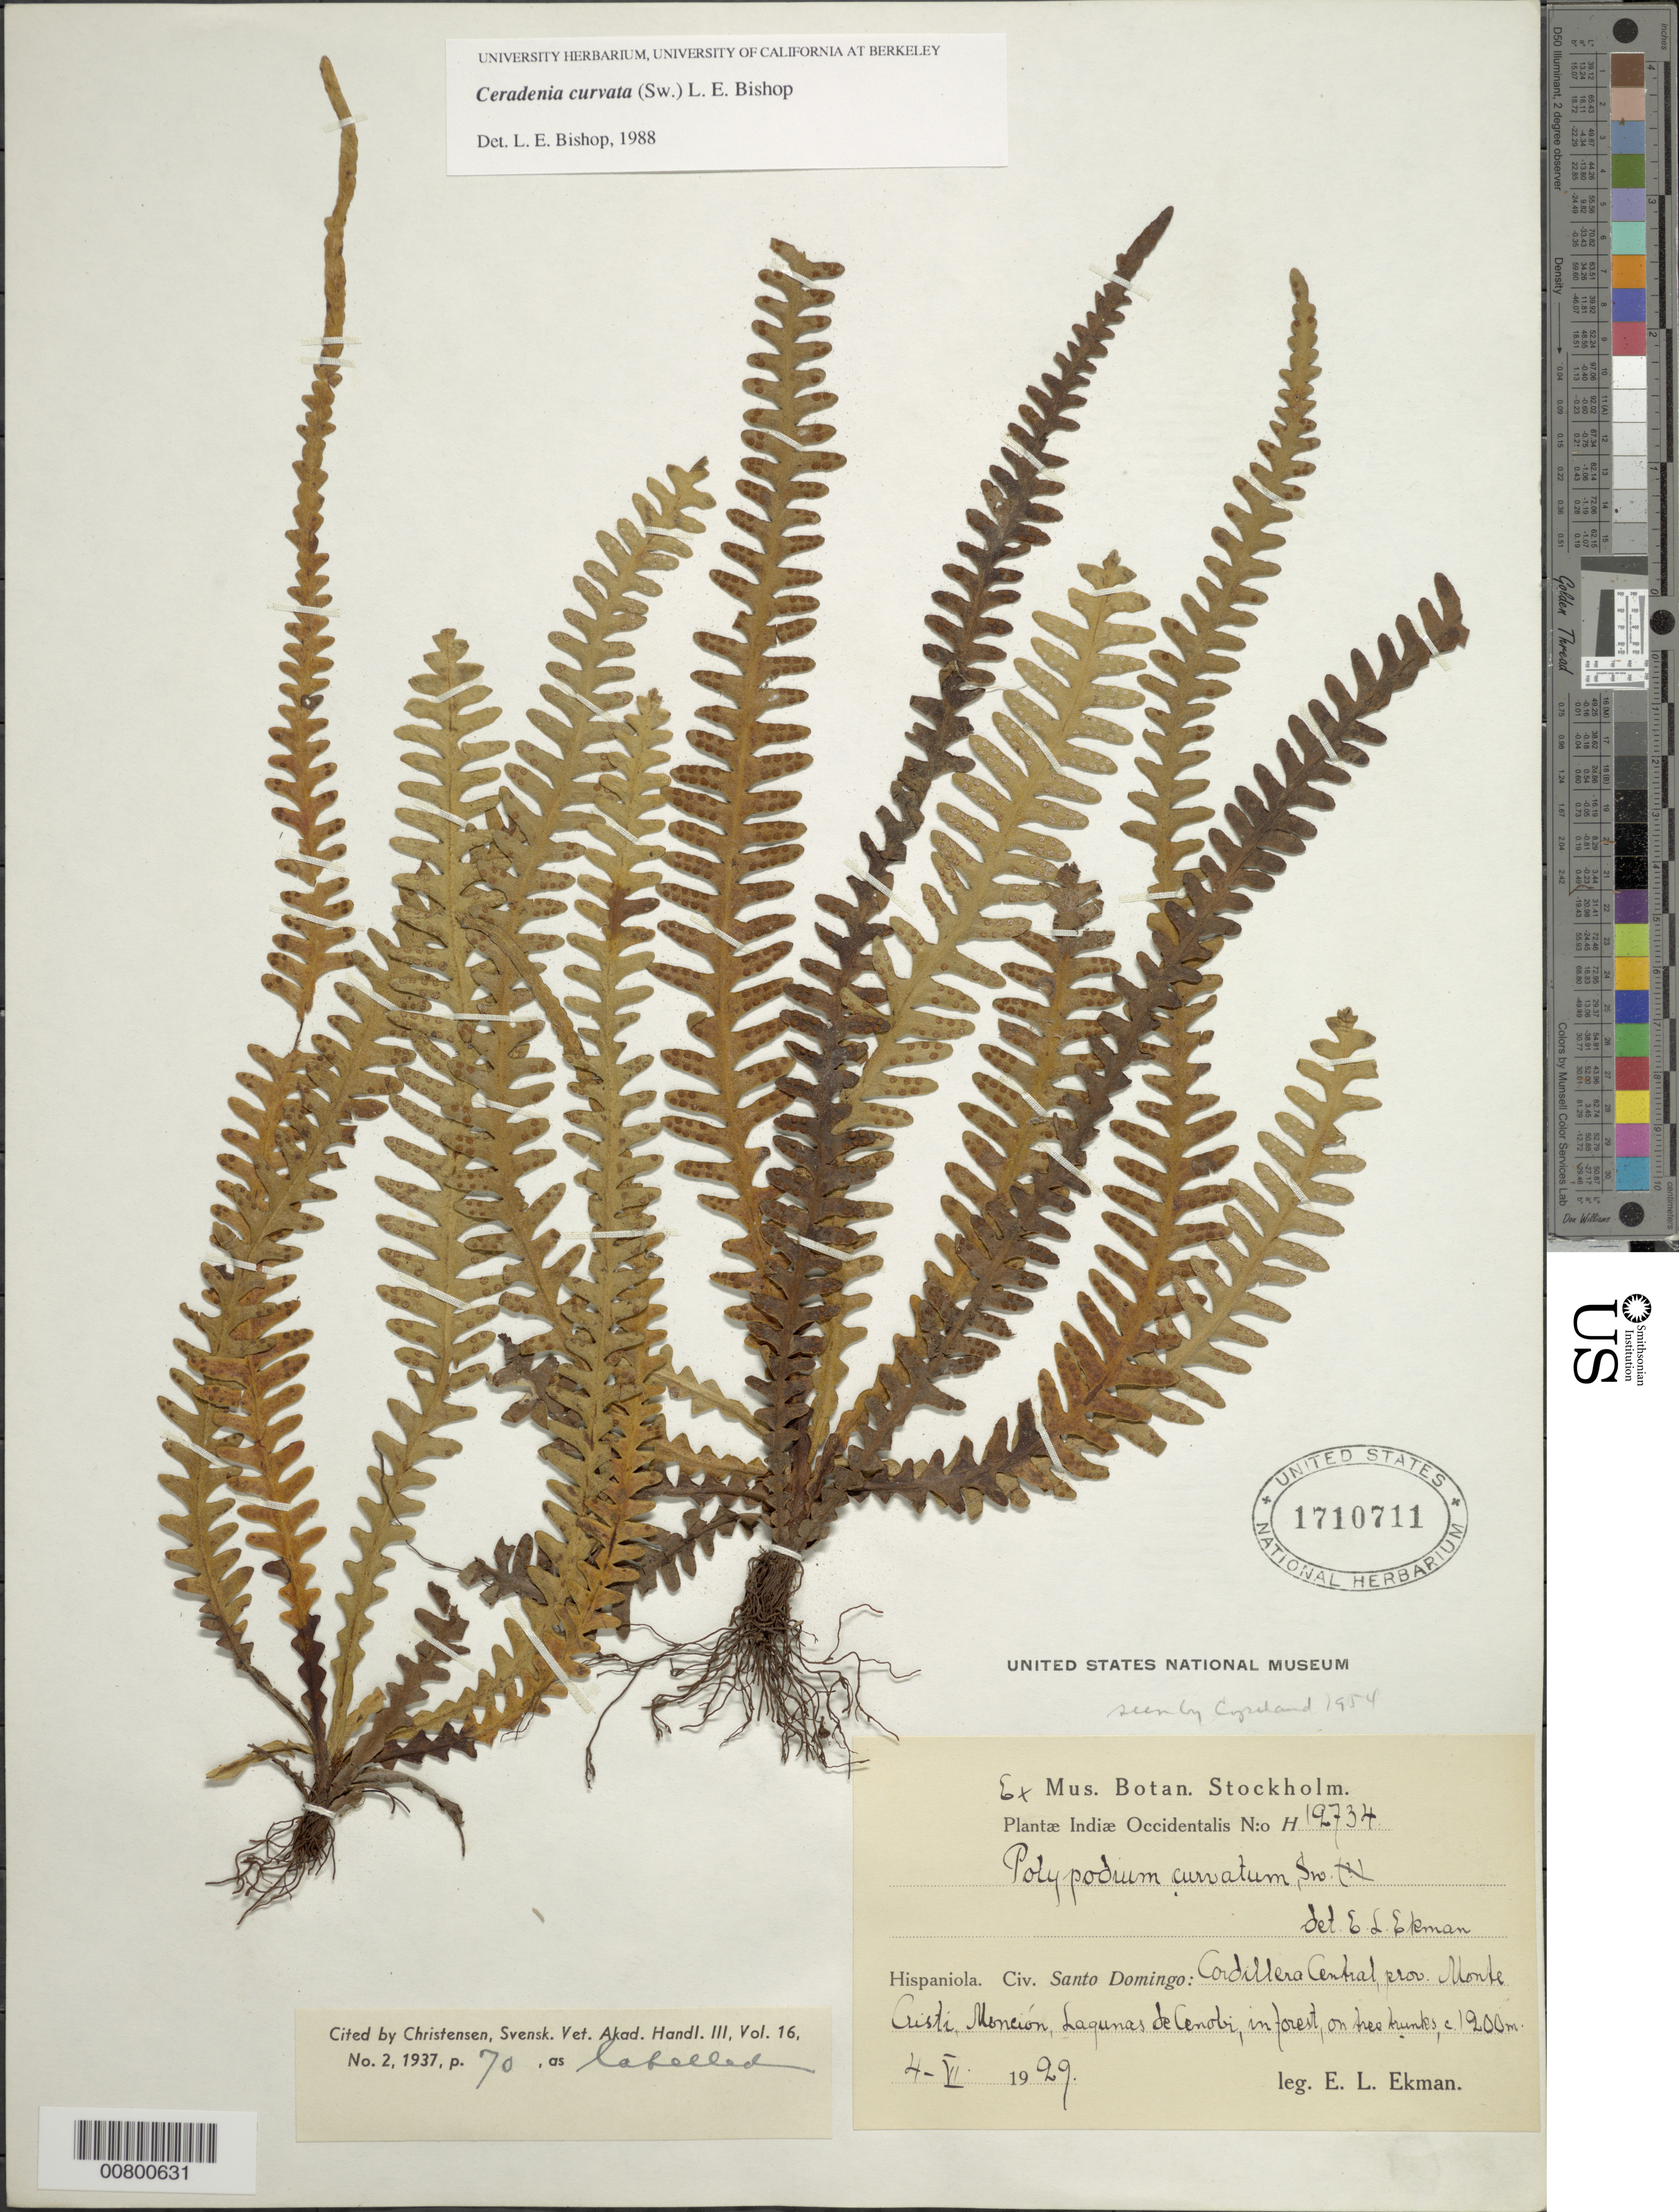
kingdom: Plantae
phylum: Tracheophyta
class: Polypodiopsida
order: Polypodiales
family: Polypodiaceae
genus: Ceradenia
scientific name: Ceradenia curvata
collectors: E. L. Ekman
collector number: H 12734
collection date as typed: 04 Jun 1929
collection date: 1929-06-04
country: Dominican Republic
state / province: Monte Cristi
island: Hispaniola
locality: Cordillera Central, Monción, Lagunas de Cenobi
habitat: Forest, on tree trunks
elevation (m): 1200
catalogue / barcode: US 1710711